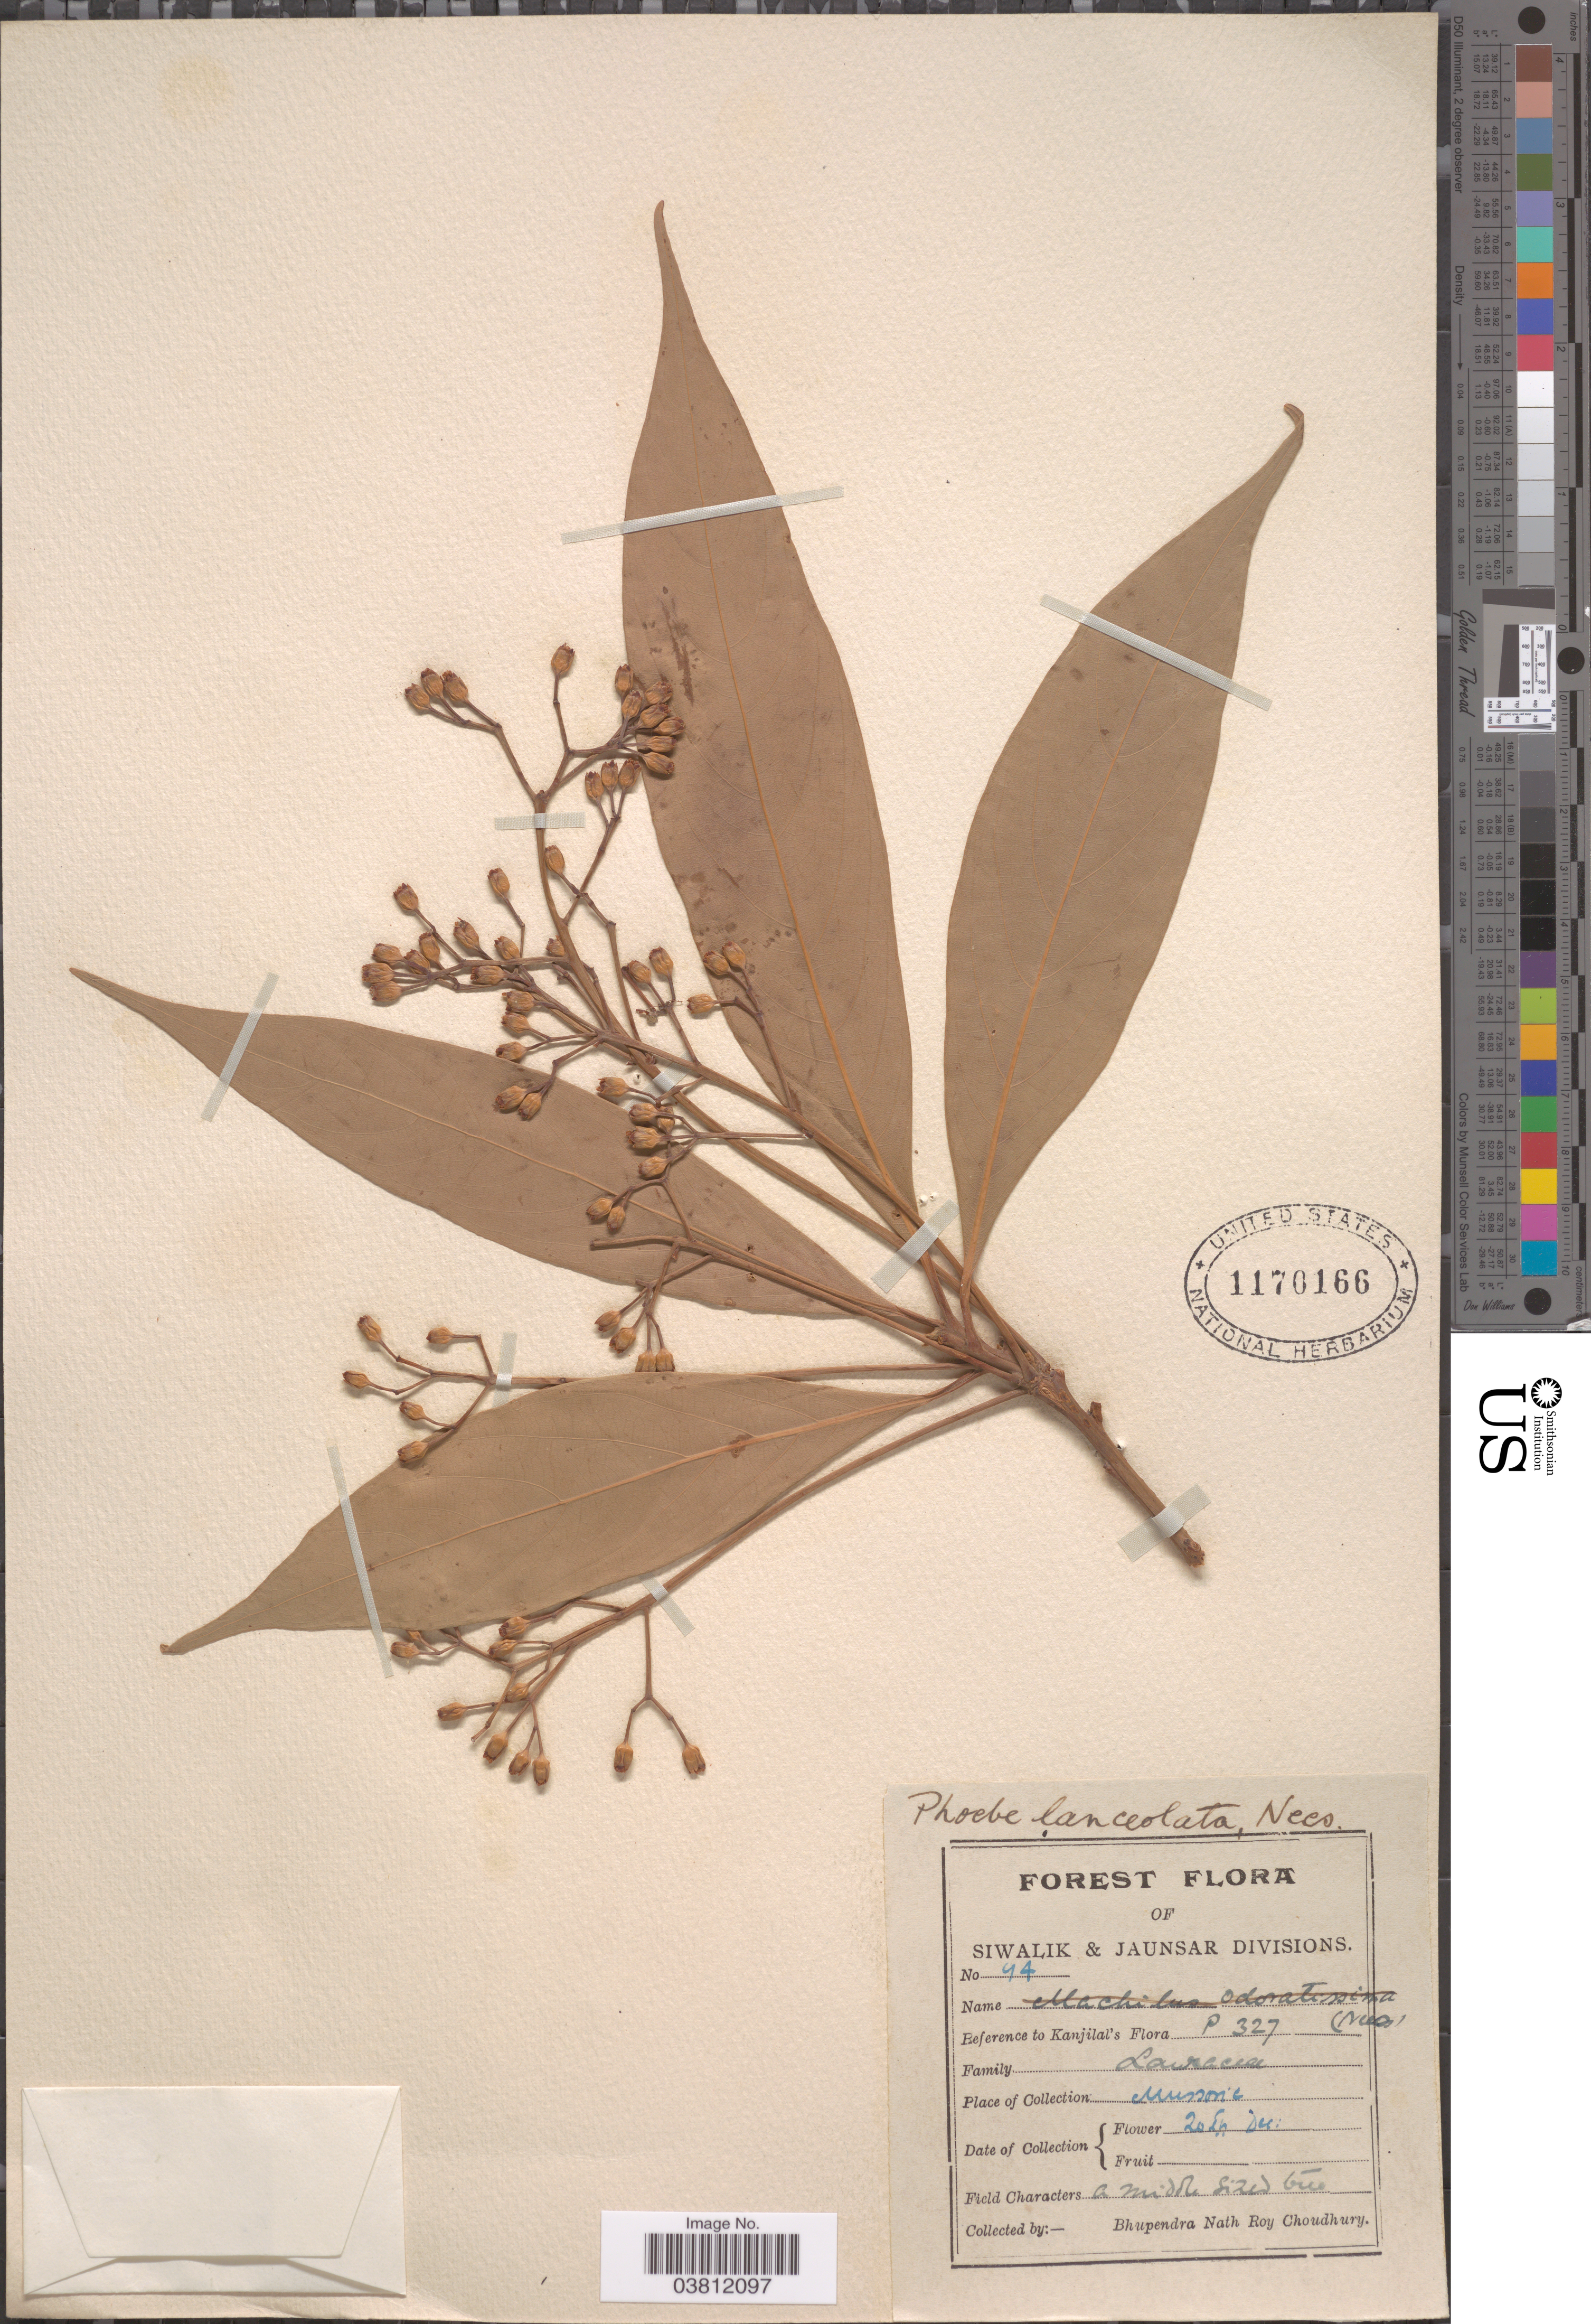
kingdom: Plantae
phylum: Tracheophyta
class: Magnoliopsida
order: Laurales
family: Lauraceae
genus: Phoebe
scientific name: Phoebe lanceolata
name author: Nees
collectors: B. Choudhury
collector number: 94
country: India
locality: Siwalik & Jaunsar Divisions. Mussoorie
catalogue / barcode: US 1170166